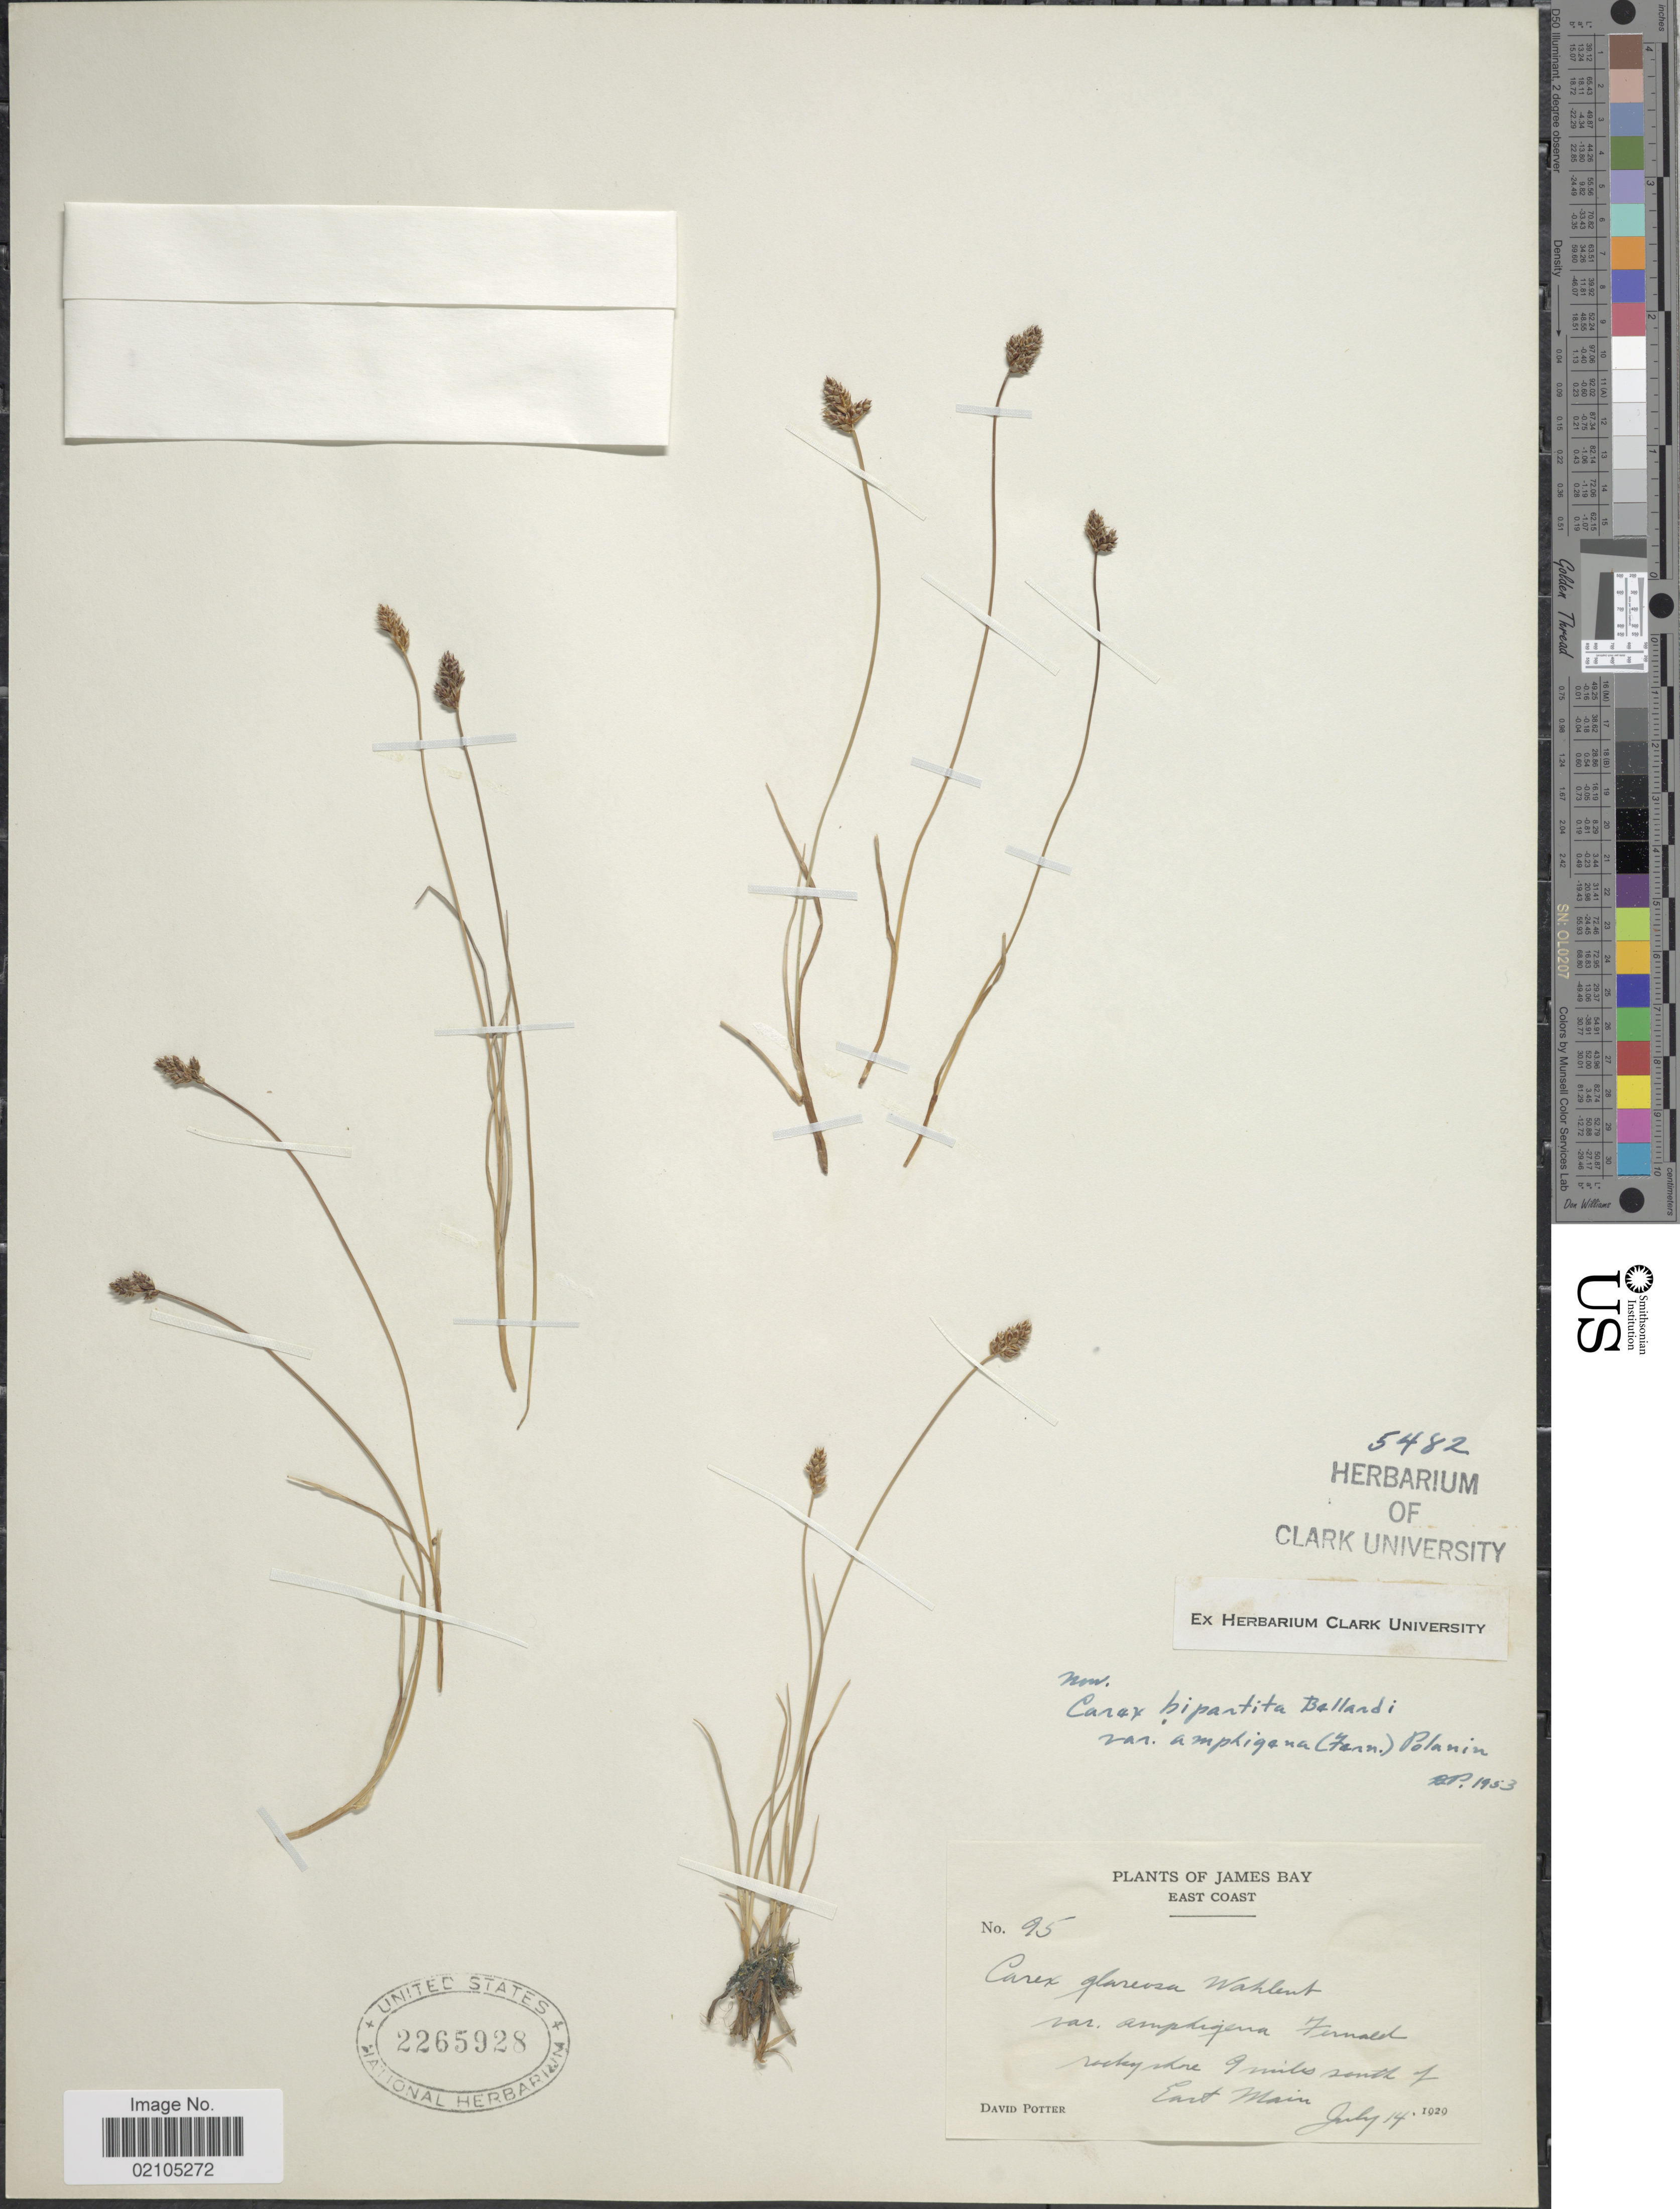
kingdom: Plantae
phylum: Tracheophyta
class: Liliopsida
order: Poales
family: Cyperaceae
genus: Carex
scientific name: Carex lachenalii subsp. lachenalii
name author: Schkuhr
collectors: D. Potter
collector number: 95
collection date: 1929-07-14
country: Canada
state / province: Quebec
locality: James Bay, East Coast, 9 miles south of East Main.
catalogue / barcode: US 2265928